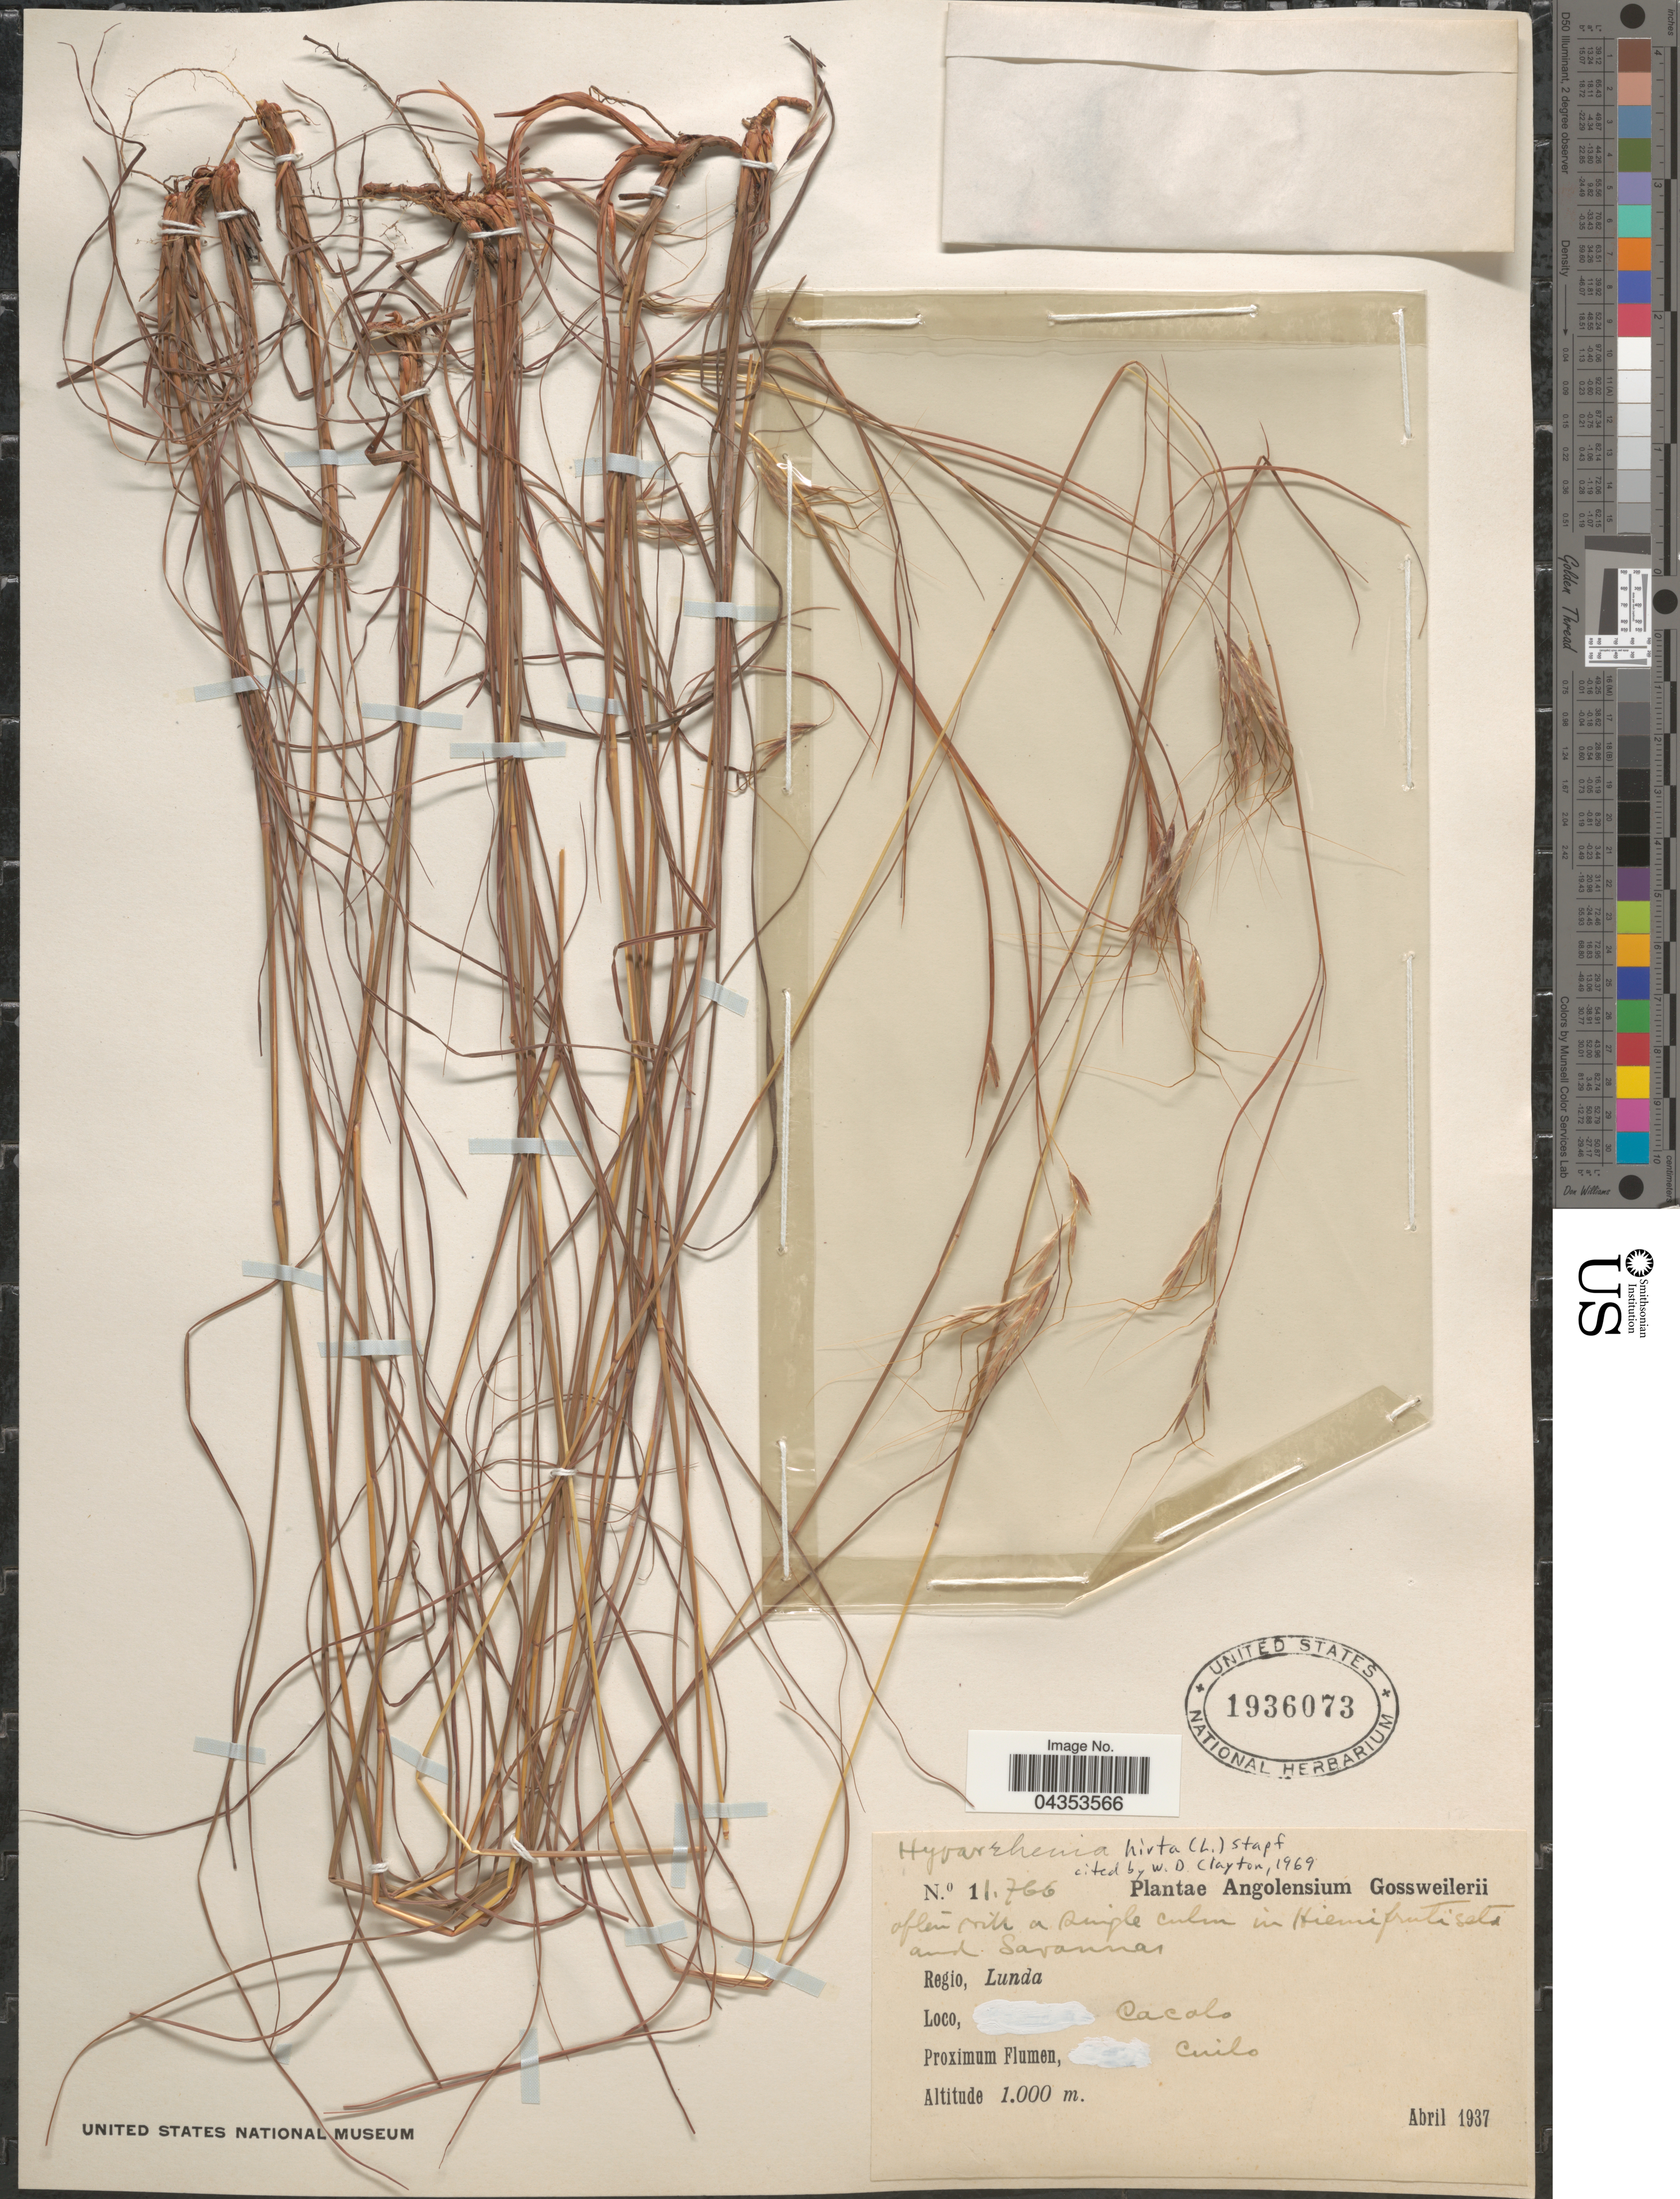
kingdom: Plantae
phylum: Tracheophyta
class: Liliopsida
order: Poales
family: Poaceae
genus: Hyparrhenia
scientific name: Hyparrhenia hirta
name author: (L.) Stapf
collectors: -. Gossweiler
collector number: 11766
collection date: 1937-04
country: Angola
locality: Regio, Lunda. Cacalo. Proximum Flumen, Cuilo.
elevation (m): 1000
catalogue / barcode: US 1936073